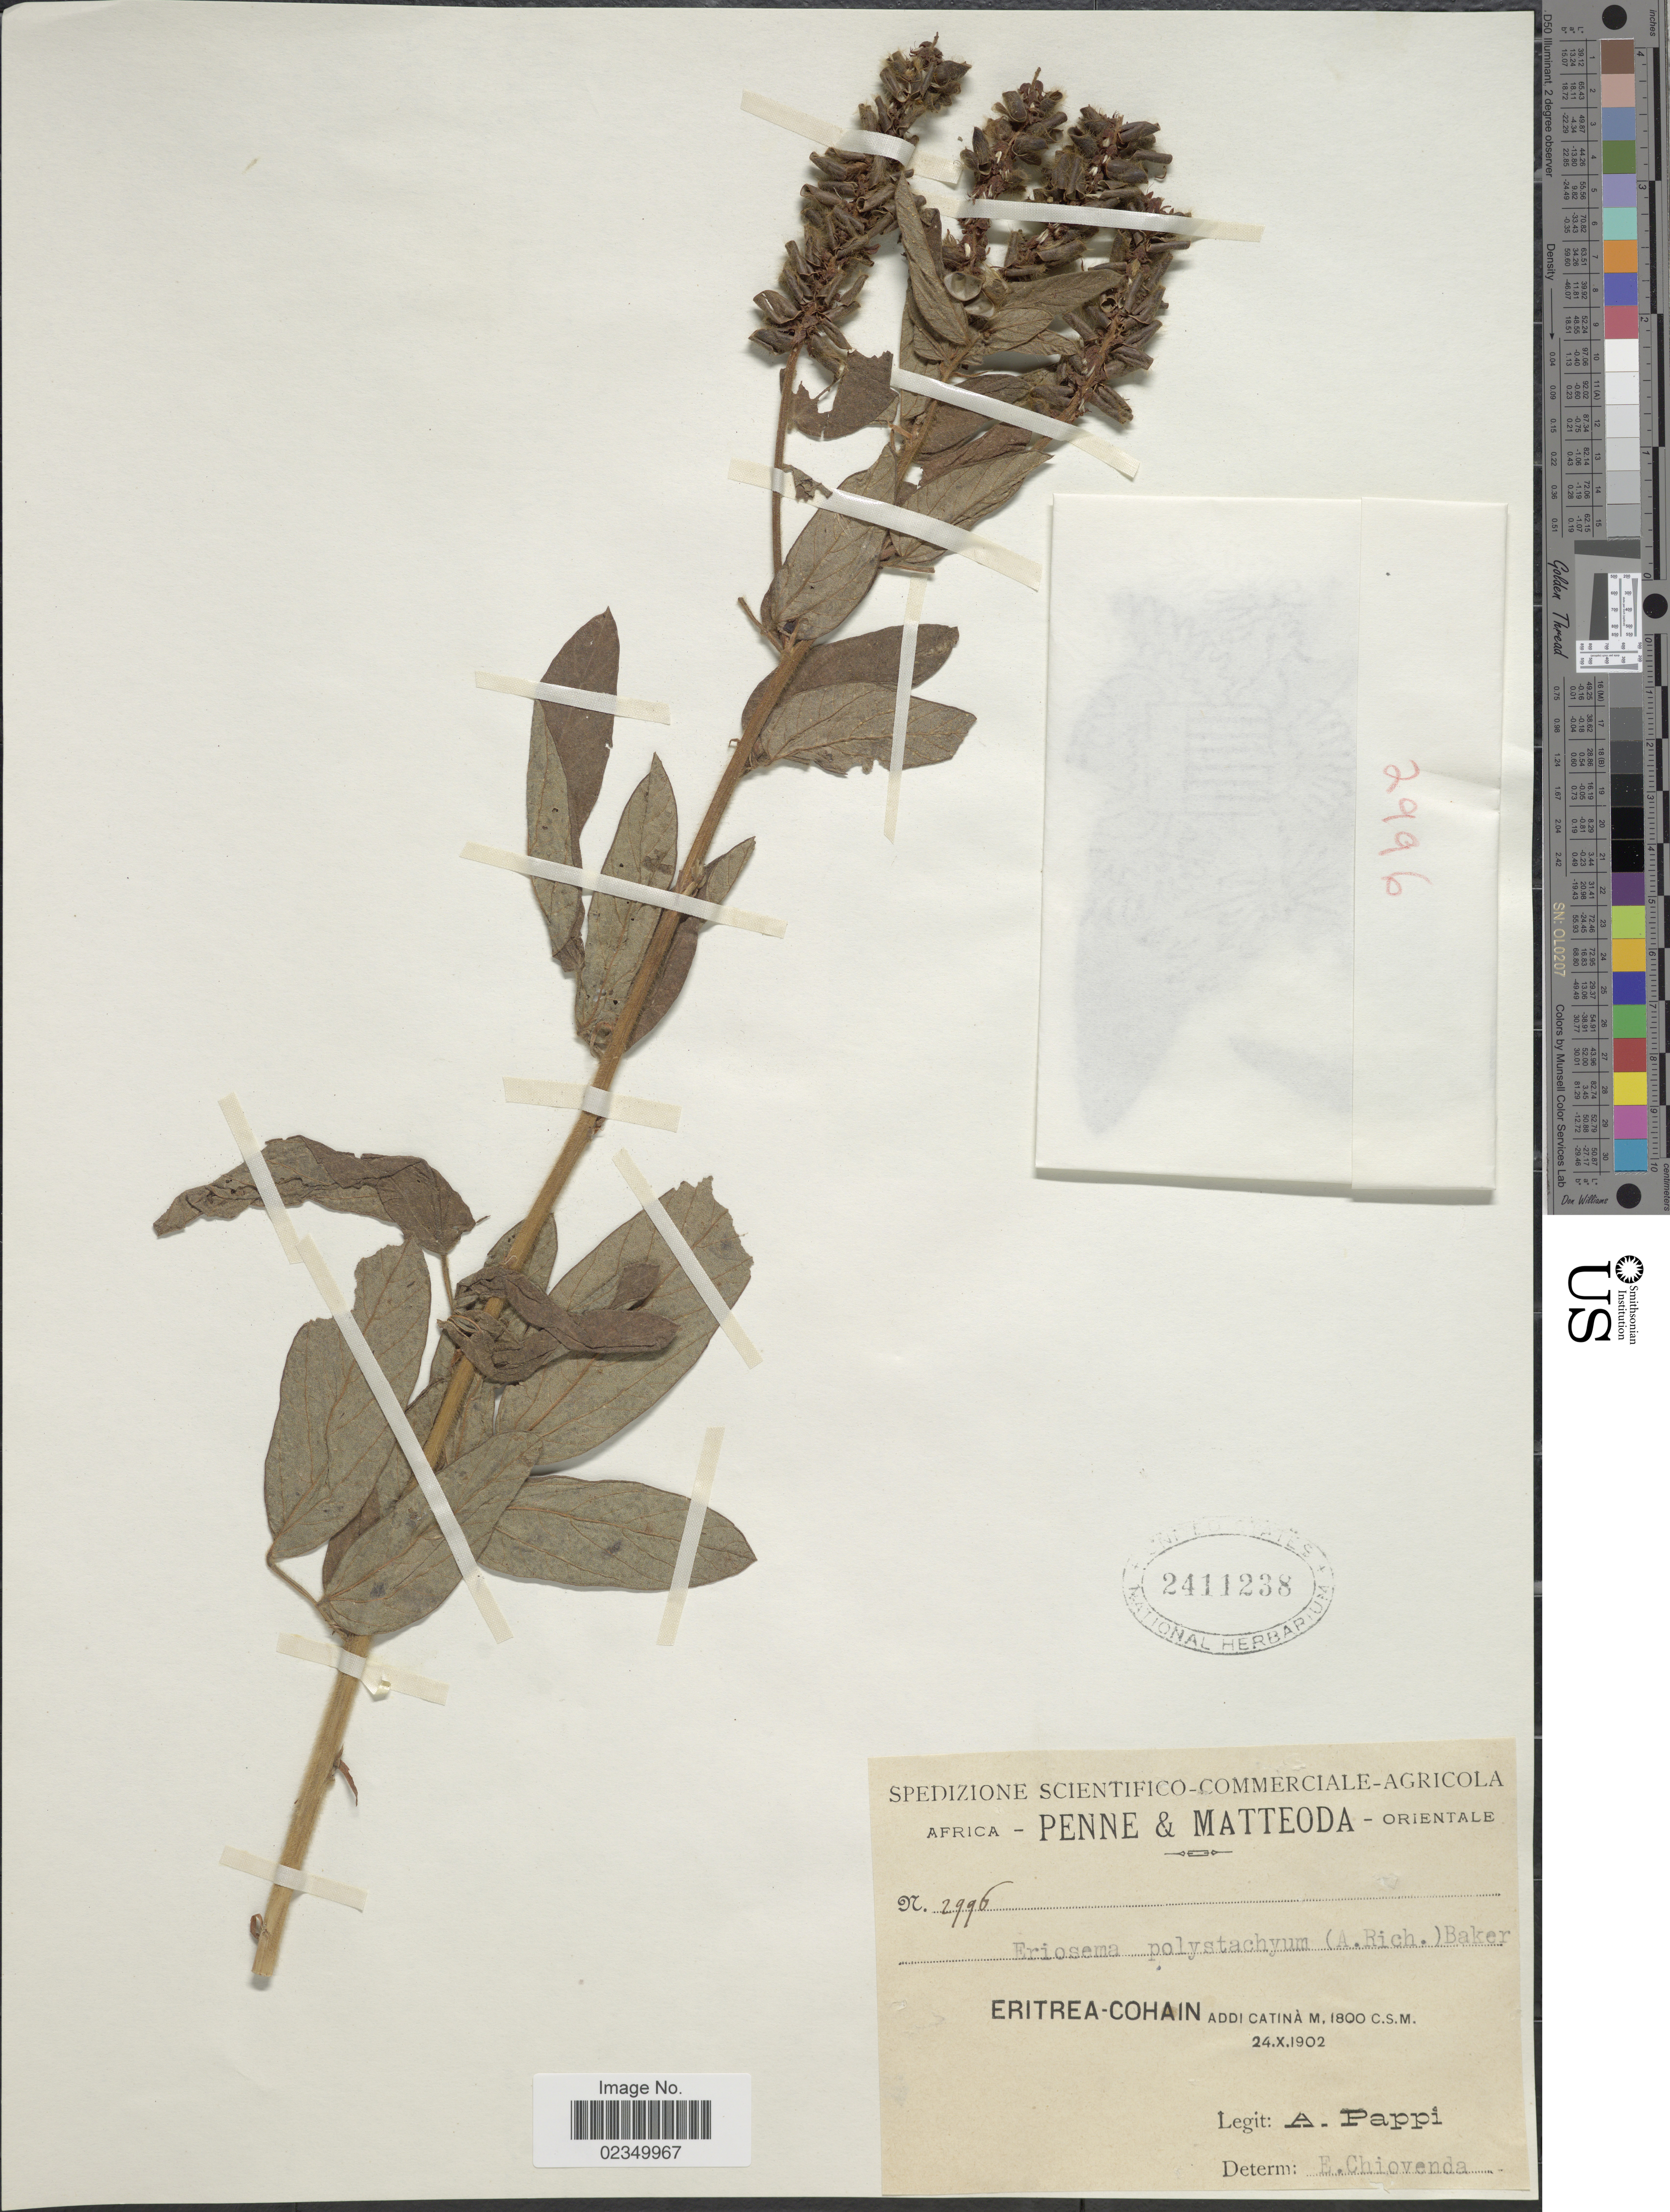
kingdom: Plantae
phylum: Tracheophyta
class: Magnoliopsida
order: Fabales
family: Fabaceae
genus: Eriosema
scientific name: Eriosema polystachyium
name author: E. Mey.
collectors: A. Pappi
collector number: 2996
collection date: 1902-10-24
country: Eritrea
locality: Africa - Penne & Matteoda - Orientale. Eritea-Cohain addi Catina.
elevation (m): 1800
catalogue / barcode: US 2411238